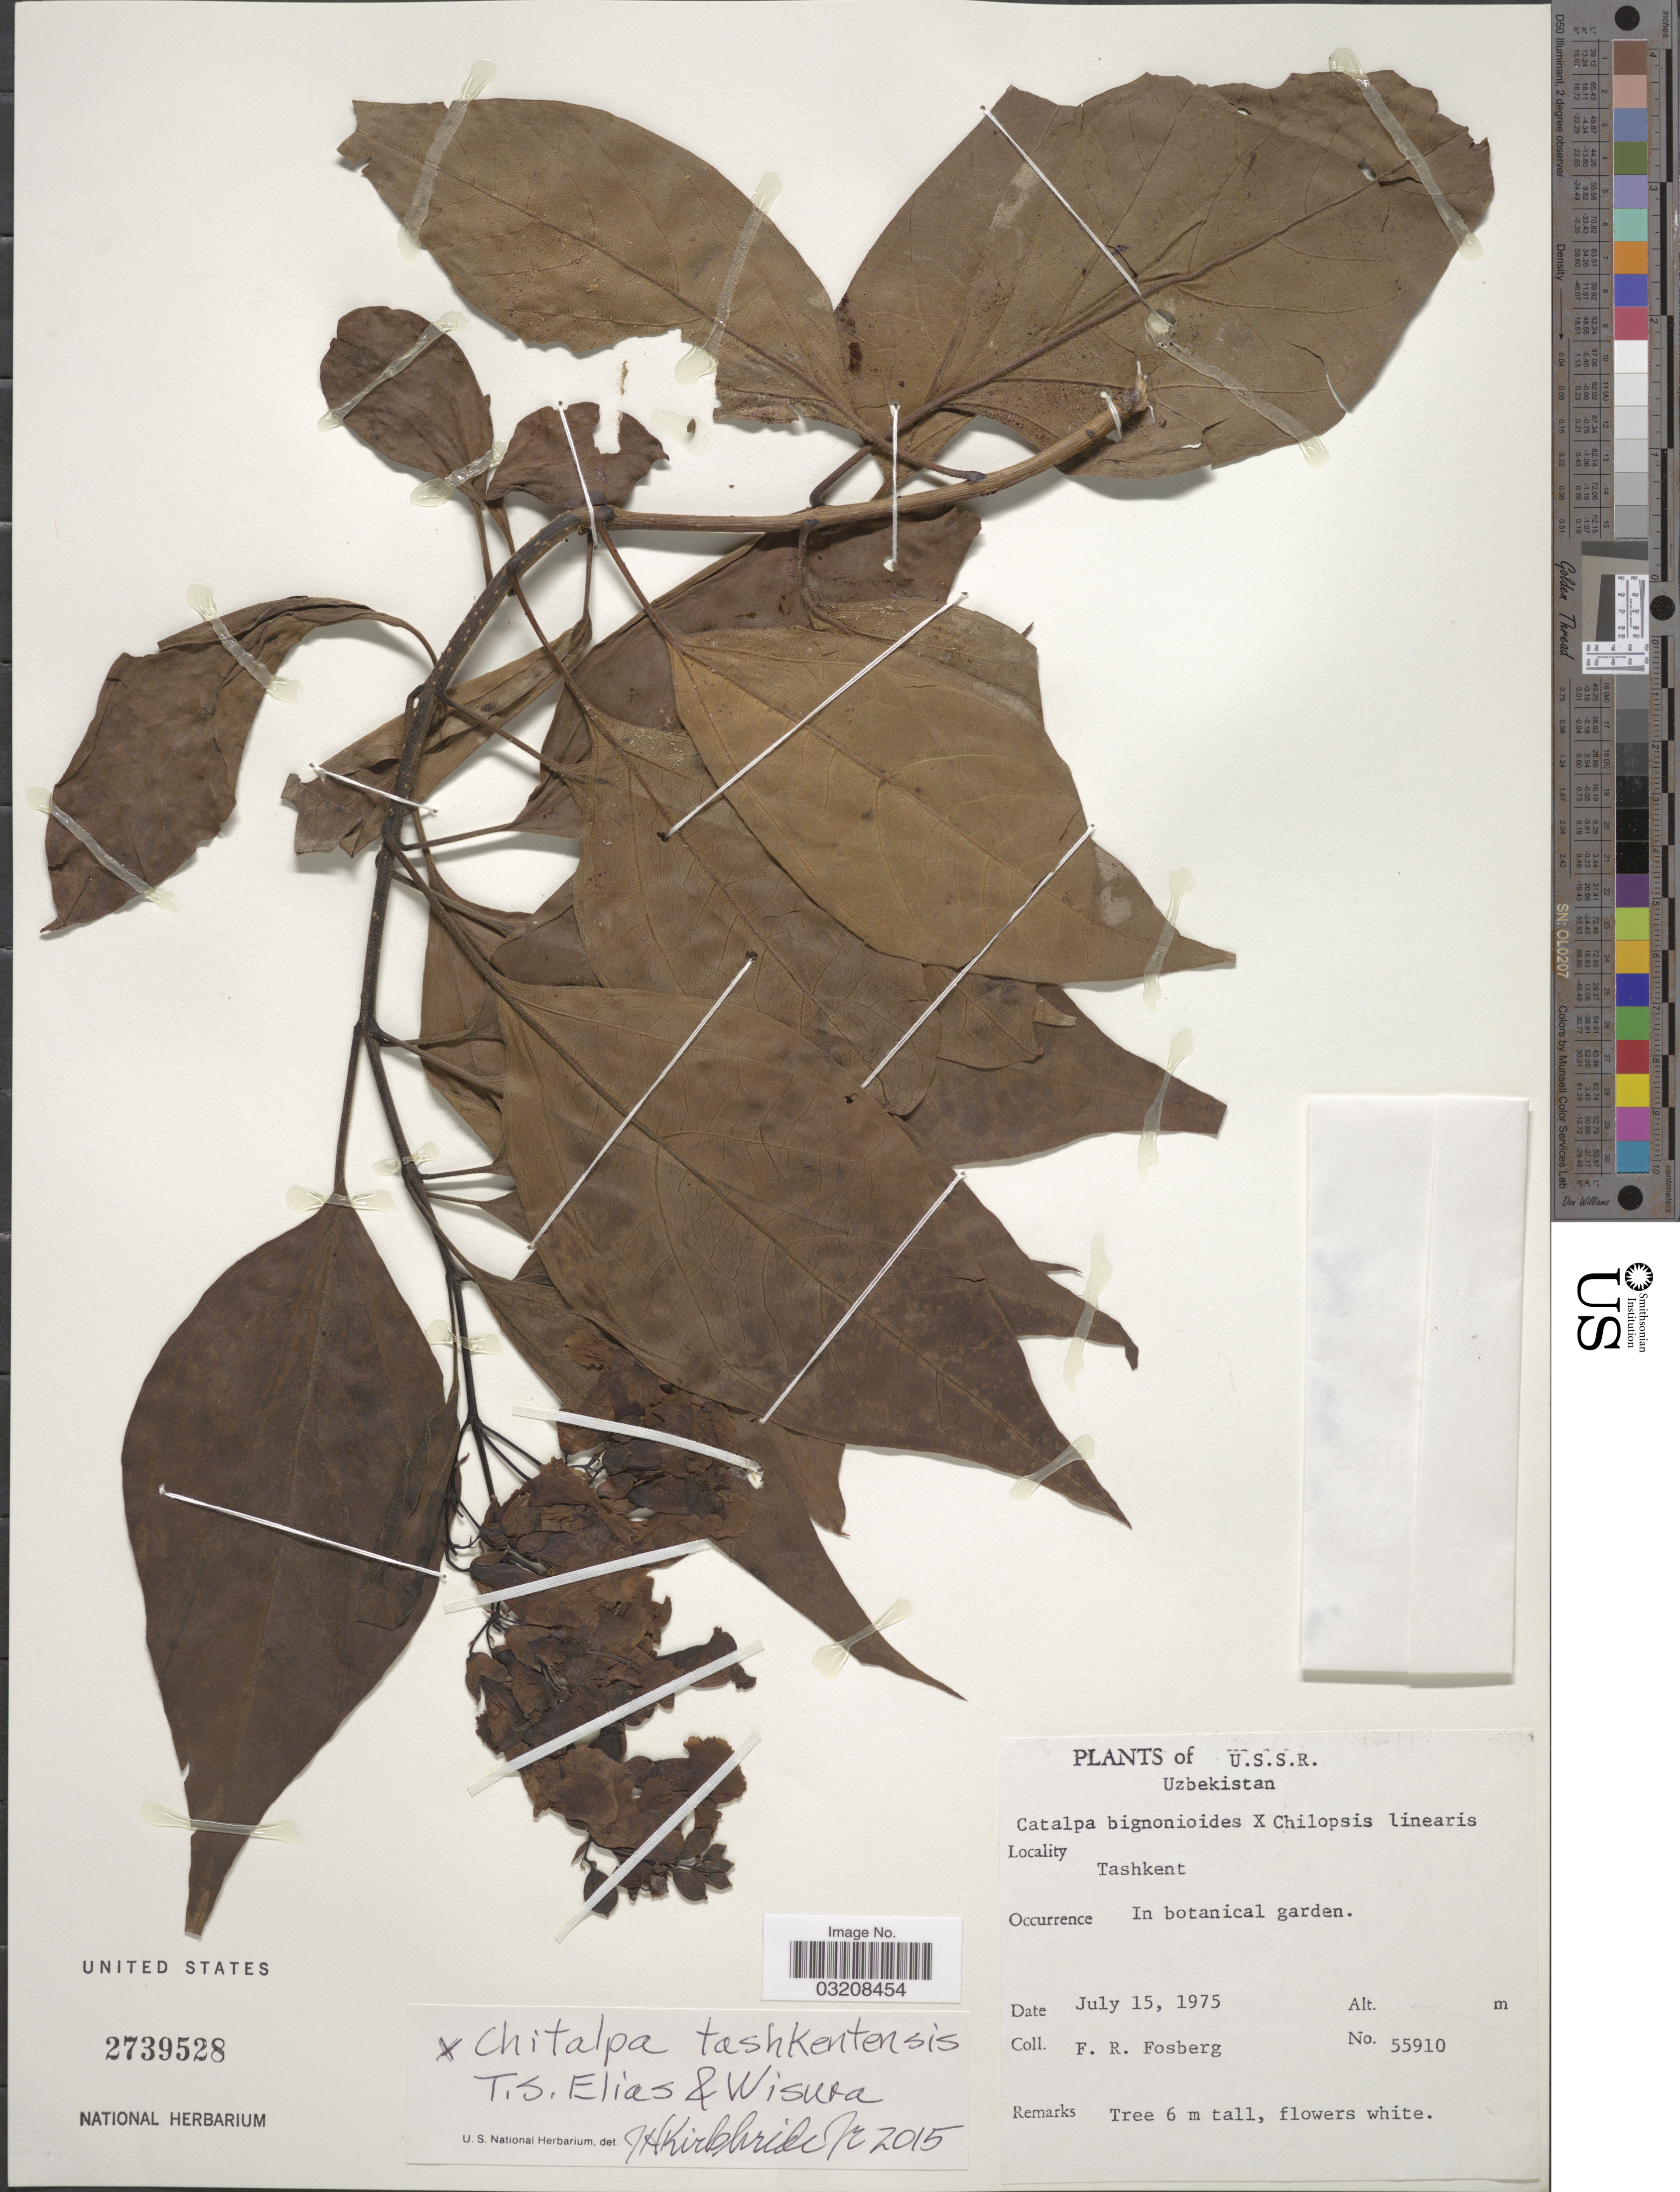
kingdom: Plantae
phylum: Tracheophyta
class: Magnoliopsida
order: Lamiales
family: Bignoniaceae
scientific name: x Chitalpa tashkentensis T.S. Elias & Wisura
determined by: Kirkbride, J. H.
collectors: F. R. Fosberg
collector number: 55910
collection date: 1975-07-15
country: Uzbekistan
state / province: Toshkent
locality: U.S.S.R. Tashkent. In botanical garden.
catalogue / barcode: US 2739528